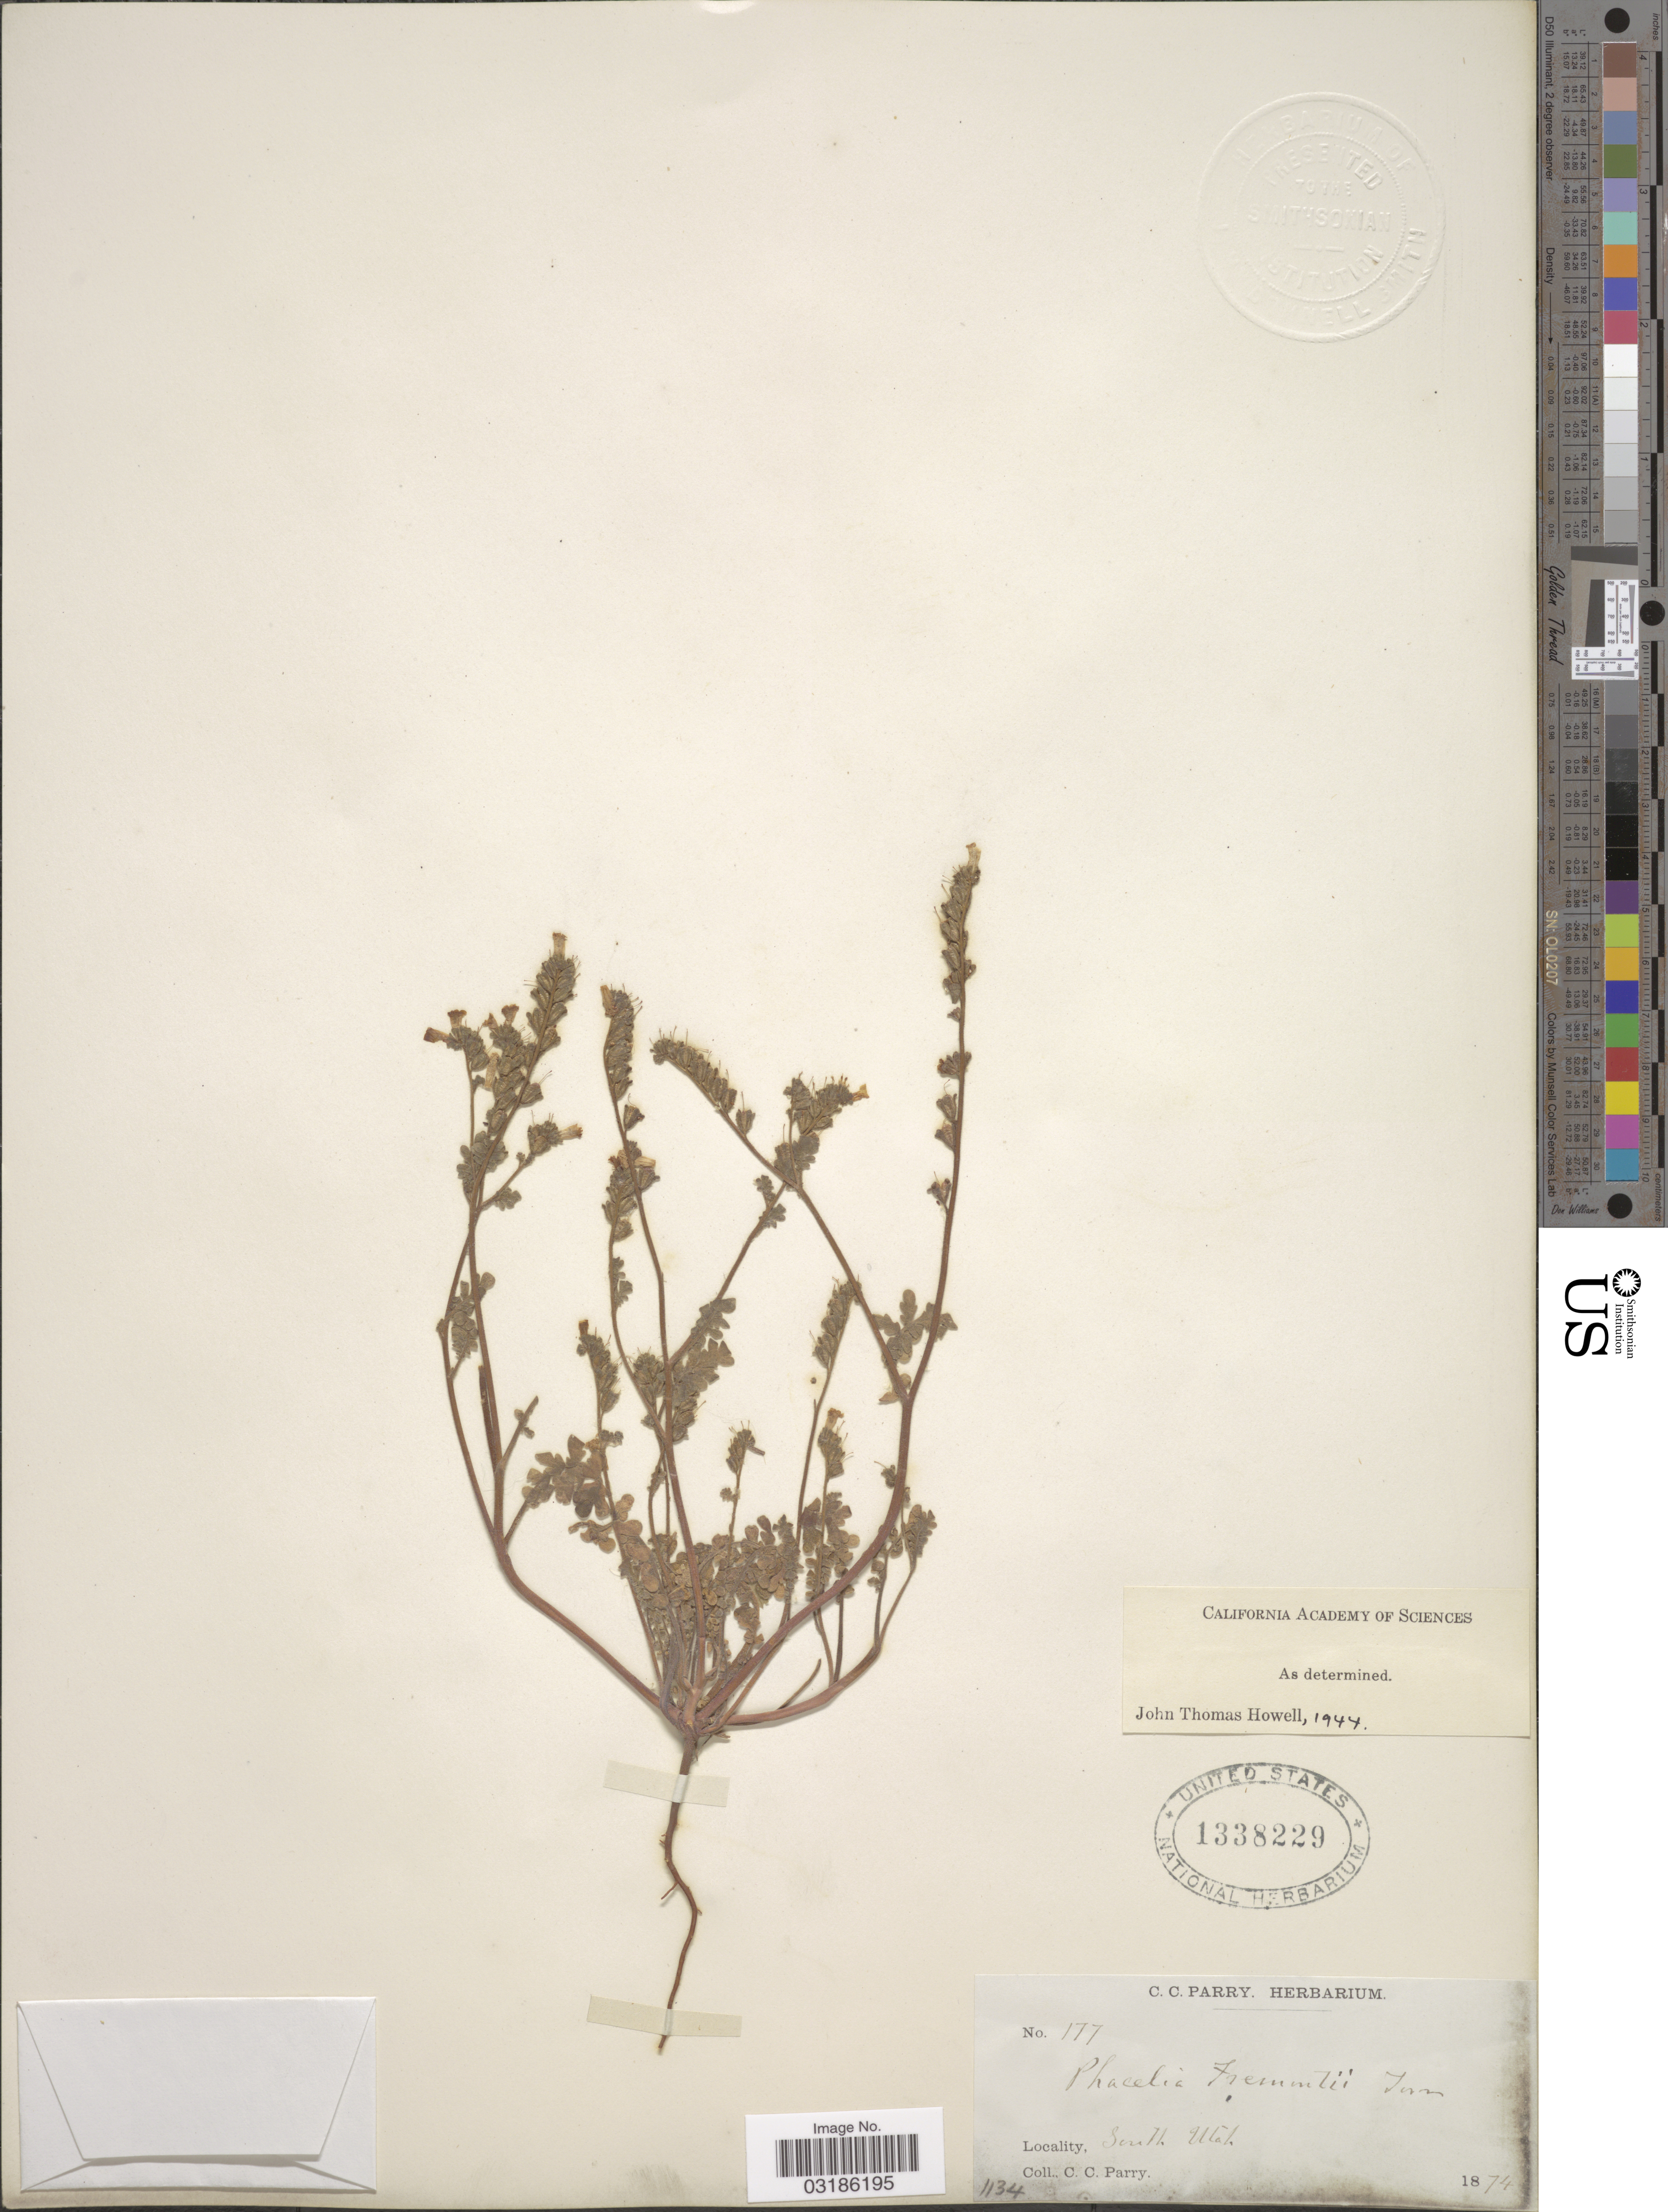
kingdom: Plantae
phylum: Tracheophyta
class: Magnoliopsida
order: Boraginales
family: Hydrophyllaceae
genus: Phacelia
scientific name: Phacelia fremontii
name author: Torr.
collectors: C. C. Parry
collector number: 177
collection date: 1874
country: United States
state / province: Utah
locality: South Utah.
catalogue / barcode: US 1338229